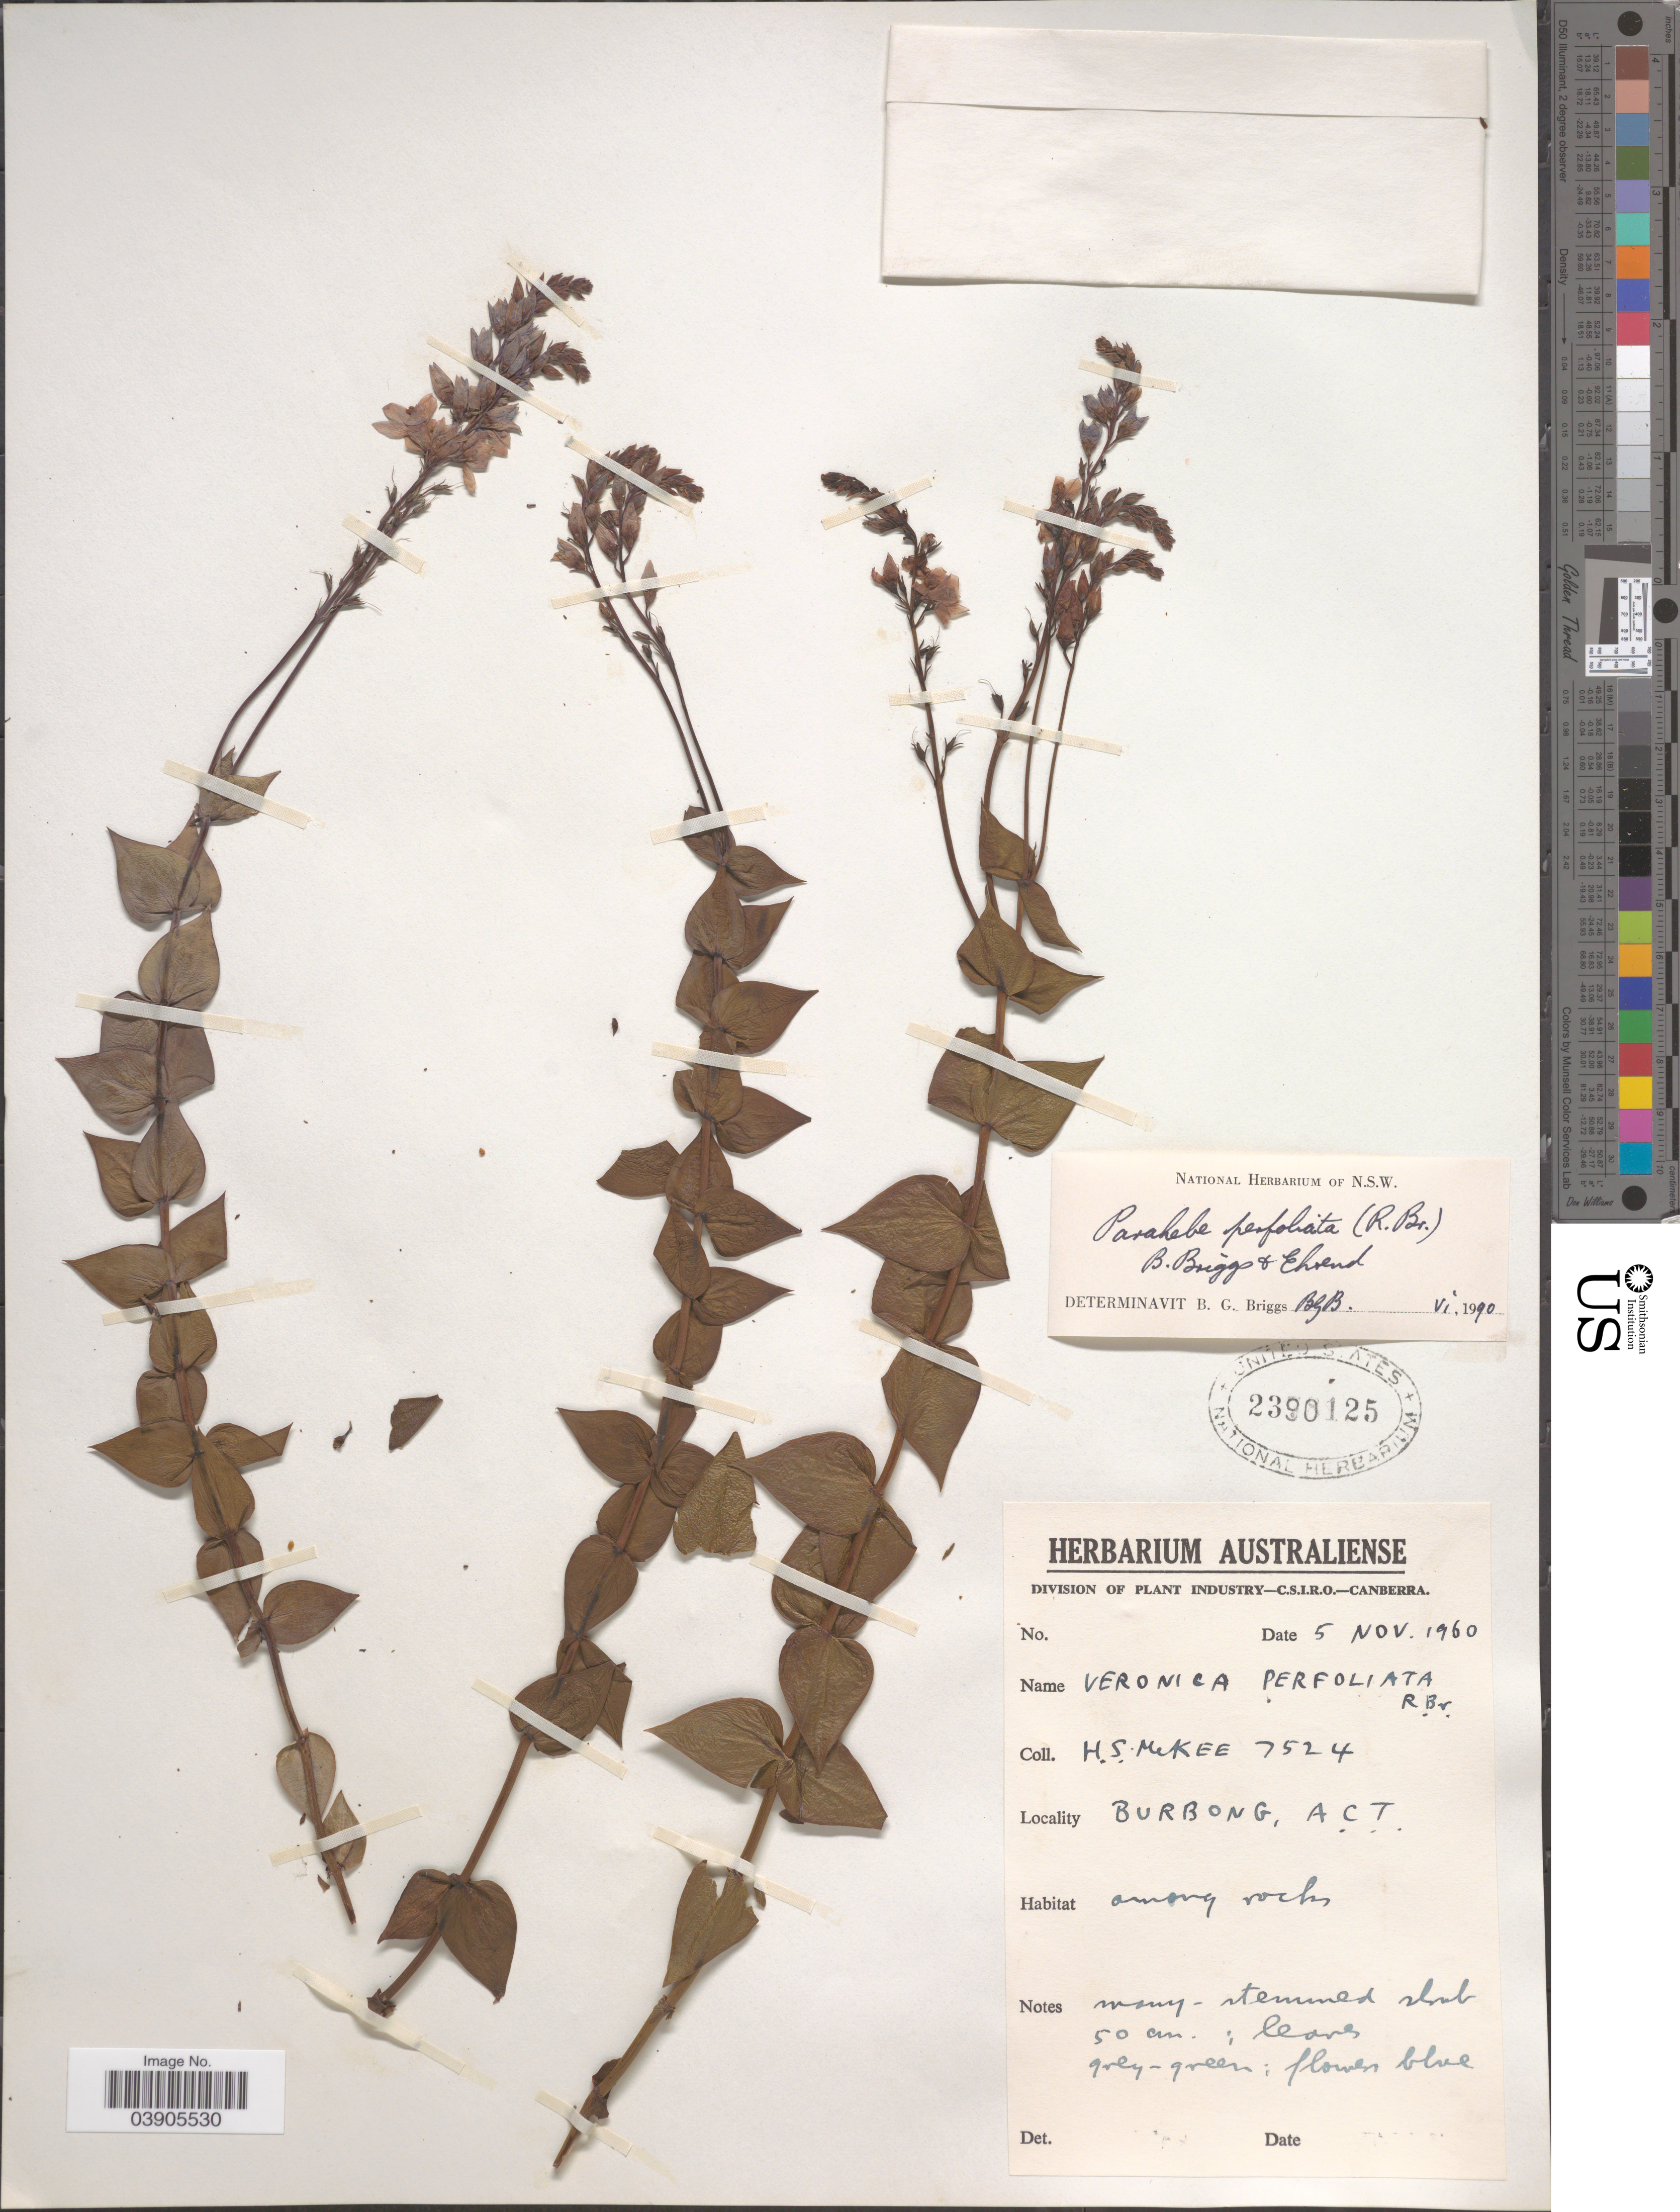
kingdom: Plantae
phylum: Tracheophyta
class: Magnoliopsida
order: Lamiales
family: Plantaginaceae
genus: Veronica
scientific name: Veronica perfoliata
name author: R. Br.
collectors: H. S. McKee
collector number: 7524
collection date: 1960-11-05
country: Australia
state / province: Australian Capital Territory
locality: Burbong, A.C.T.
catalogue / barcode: US 2390125